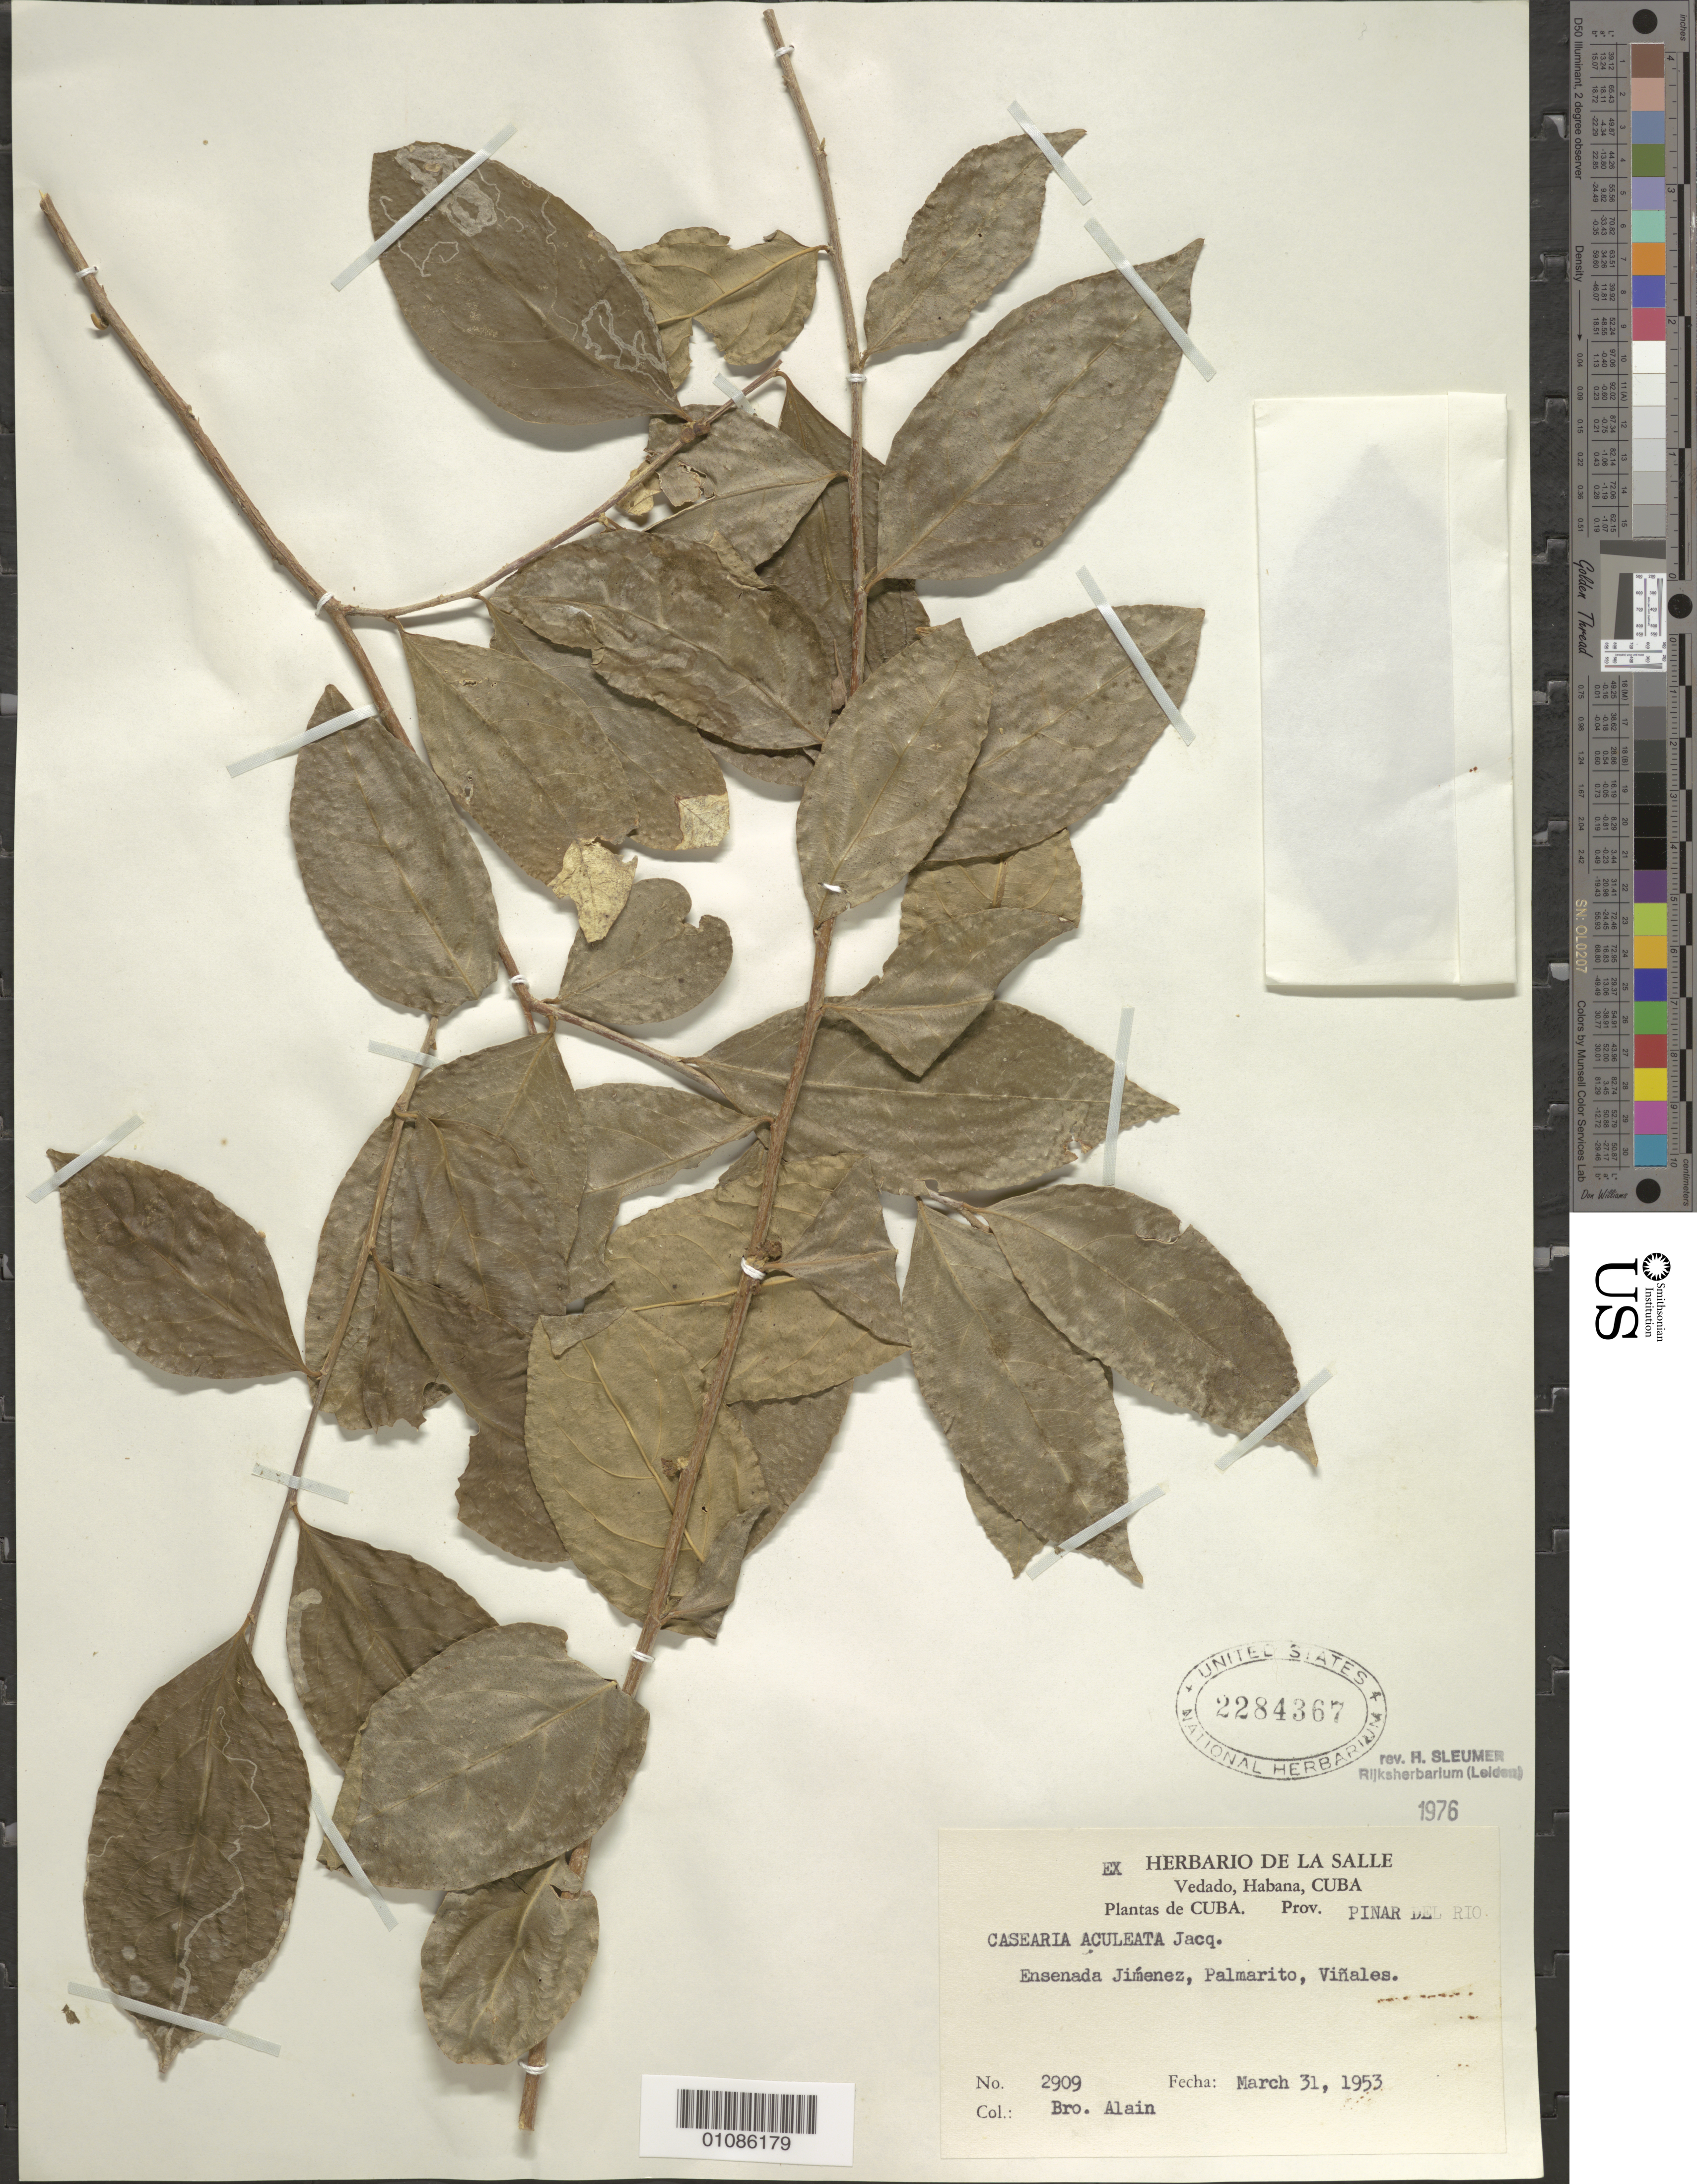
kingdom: Plantae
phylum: Tracheophyta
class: Magnoliopsida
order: Malpighiales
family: Salicaceae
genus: Casearia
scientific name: Casearia aculeata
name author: Jacq.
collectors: A. H. Liogier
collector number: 2909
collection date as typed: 31 Mar 1953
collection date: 1953-03-31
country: Cuba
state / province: Pinar del Rio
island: Cuba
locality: Pinar del Rio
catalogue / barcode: US 2284367